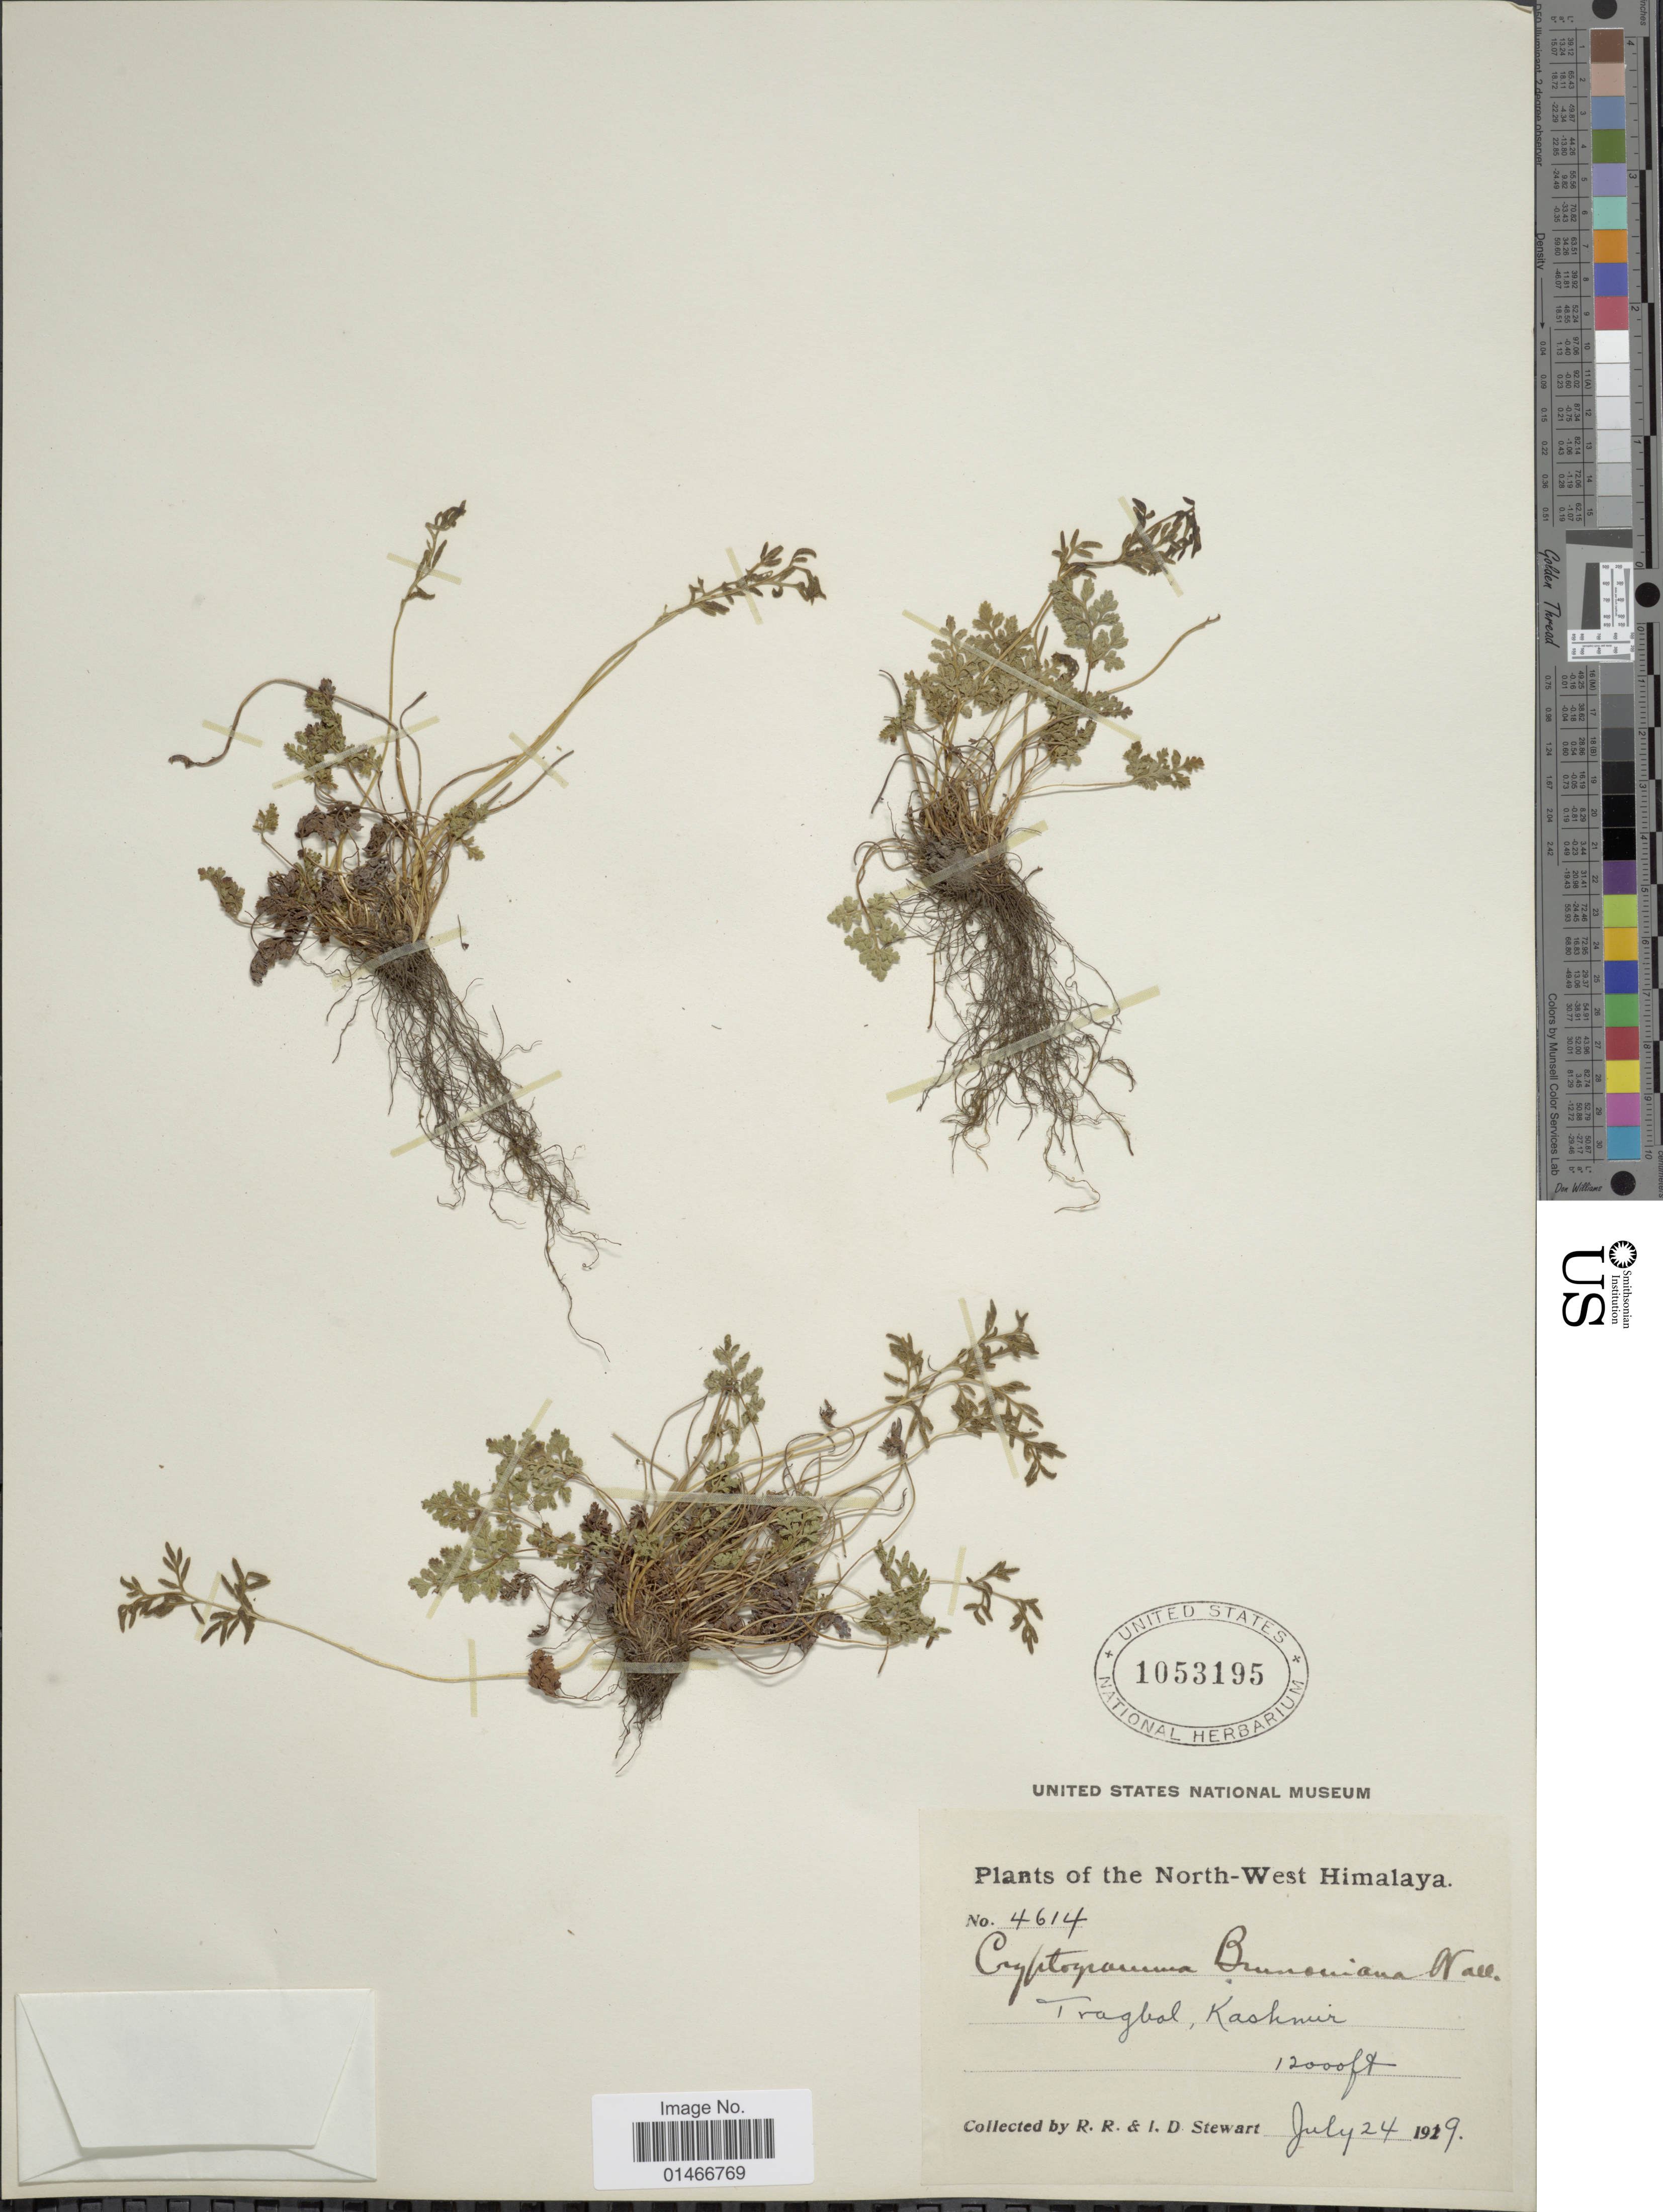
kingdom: Plantae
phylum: Tracheophyta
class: Polypodiopsida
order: Polypodiales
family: Pteridaceae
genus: Cryptogramma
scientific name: Cryptogramma brunoniana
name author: Wall. ex Hook. & Grev.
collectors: R. R. Stewart & I. Stewart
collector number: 4614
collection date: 1919-07-24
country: India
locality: North-West Himalaya. Tragbal, Kashmir.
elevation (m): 3658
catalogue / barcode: US 1053195